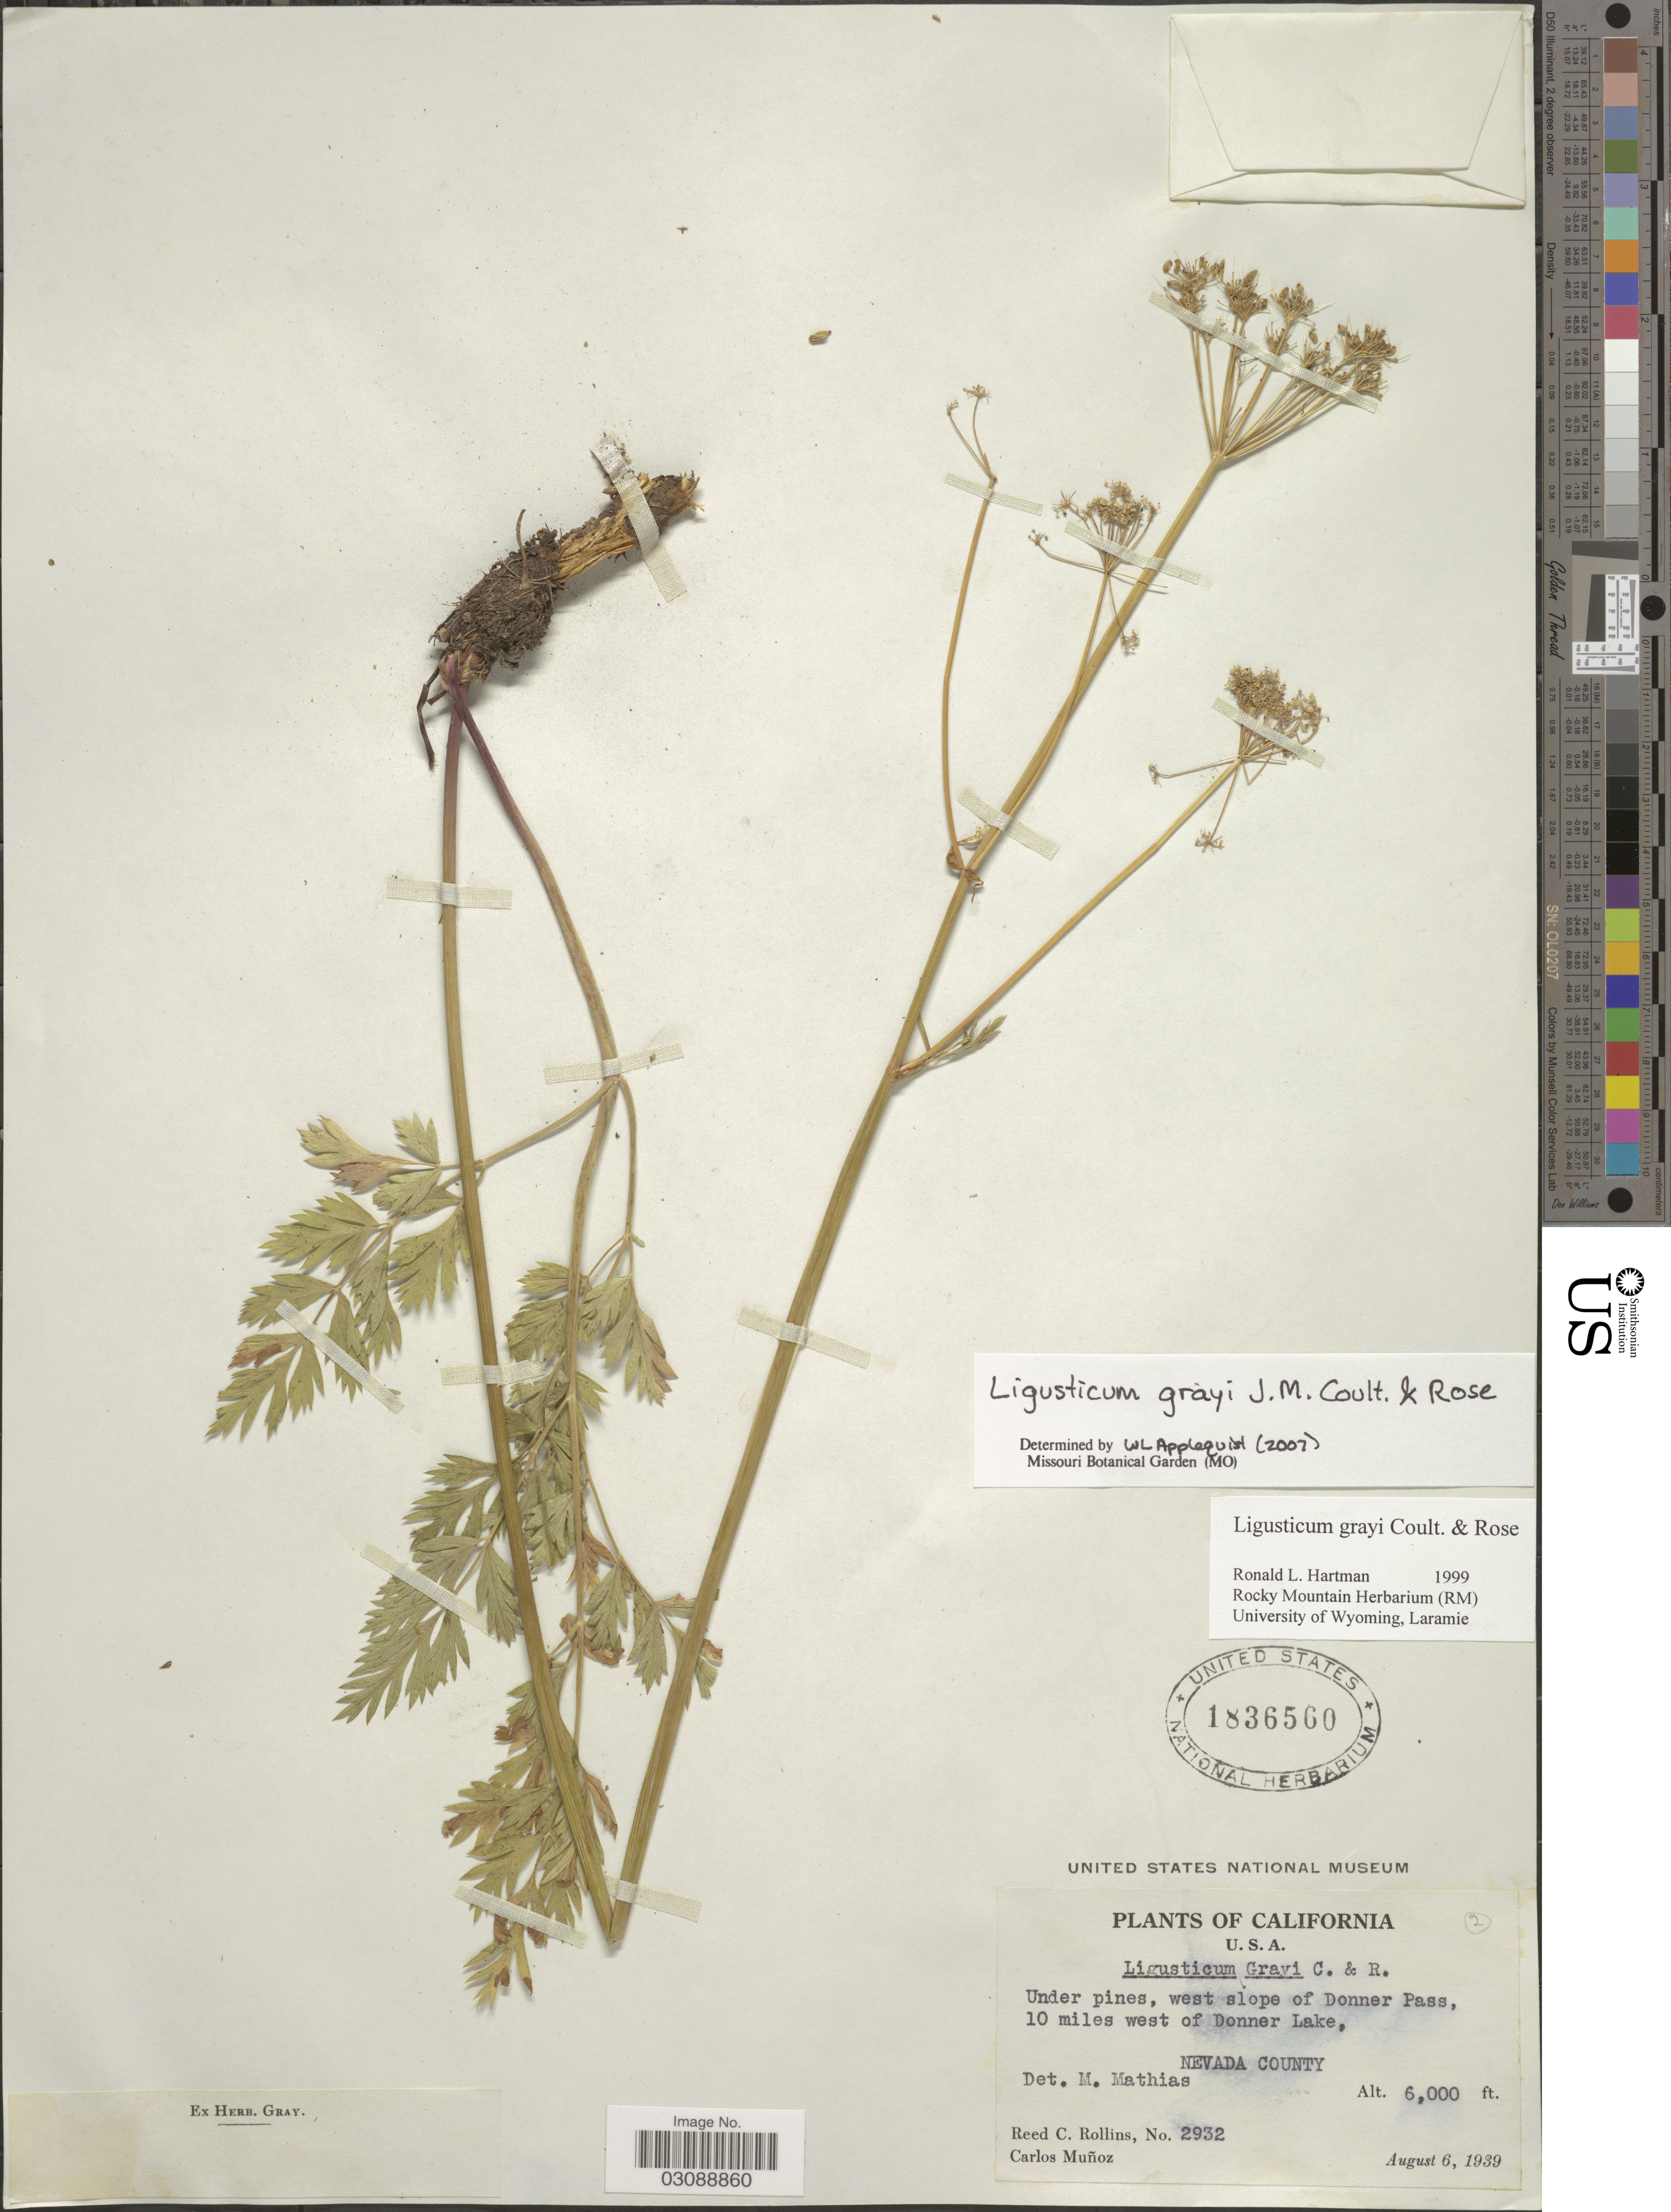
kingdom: Plantae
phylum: Tracheophyta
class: Magnoliopsida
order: Apiales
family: Apiaceae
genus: Ligusticum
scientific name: Ligusticum grayi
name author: J.M. Coult. & Rose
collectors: R. C. Rollins & C. Muñoz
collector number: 2932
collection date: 1939-08-06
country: United States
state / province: California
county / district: Nevada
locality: Under pines, west slopes of Donner Pass, 10 miles west of Donner Lake, Nevada County.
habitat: under pines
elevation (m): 1829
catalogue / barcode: US 1836560